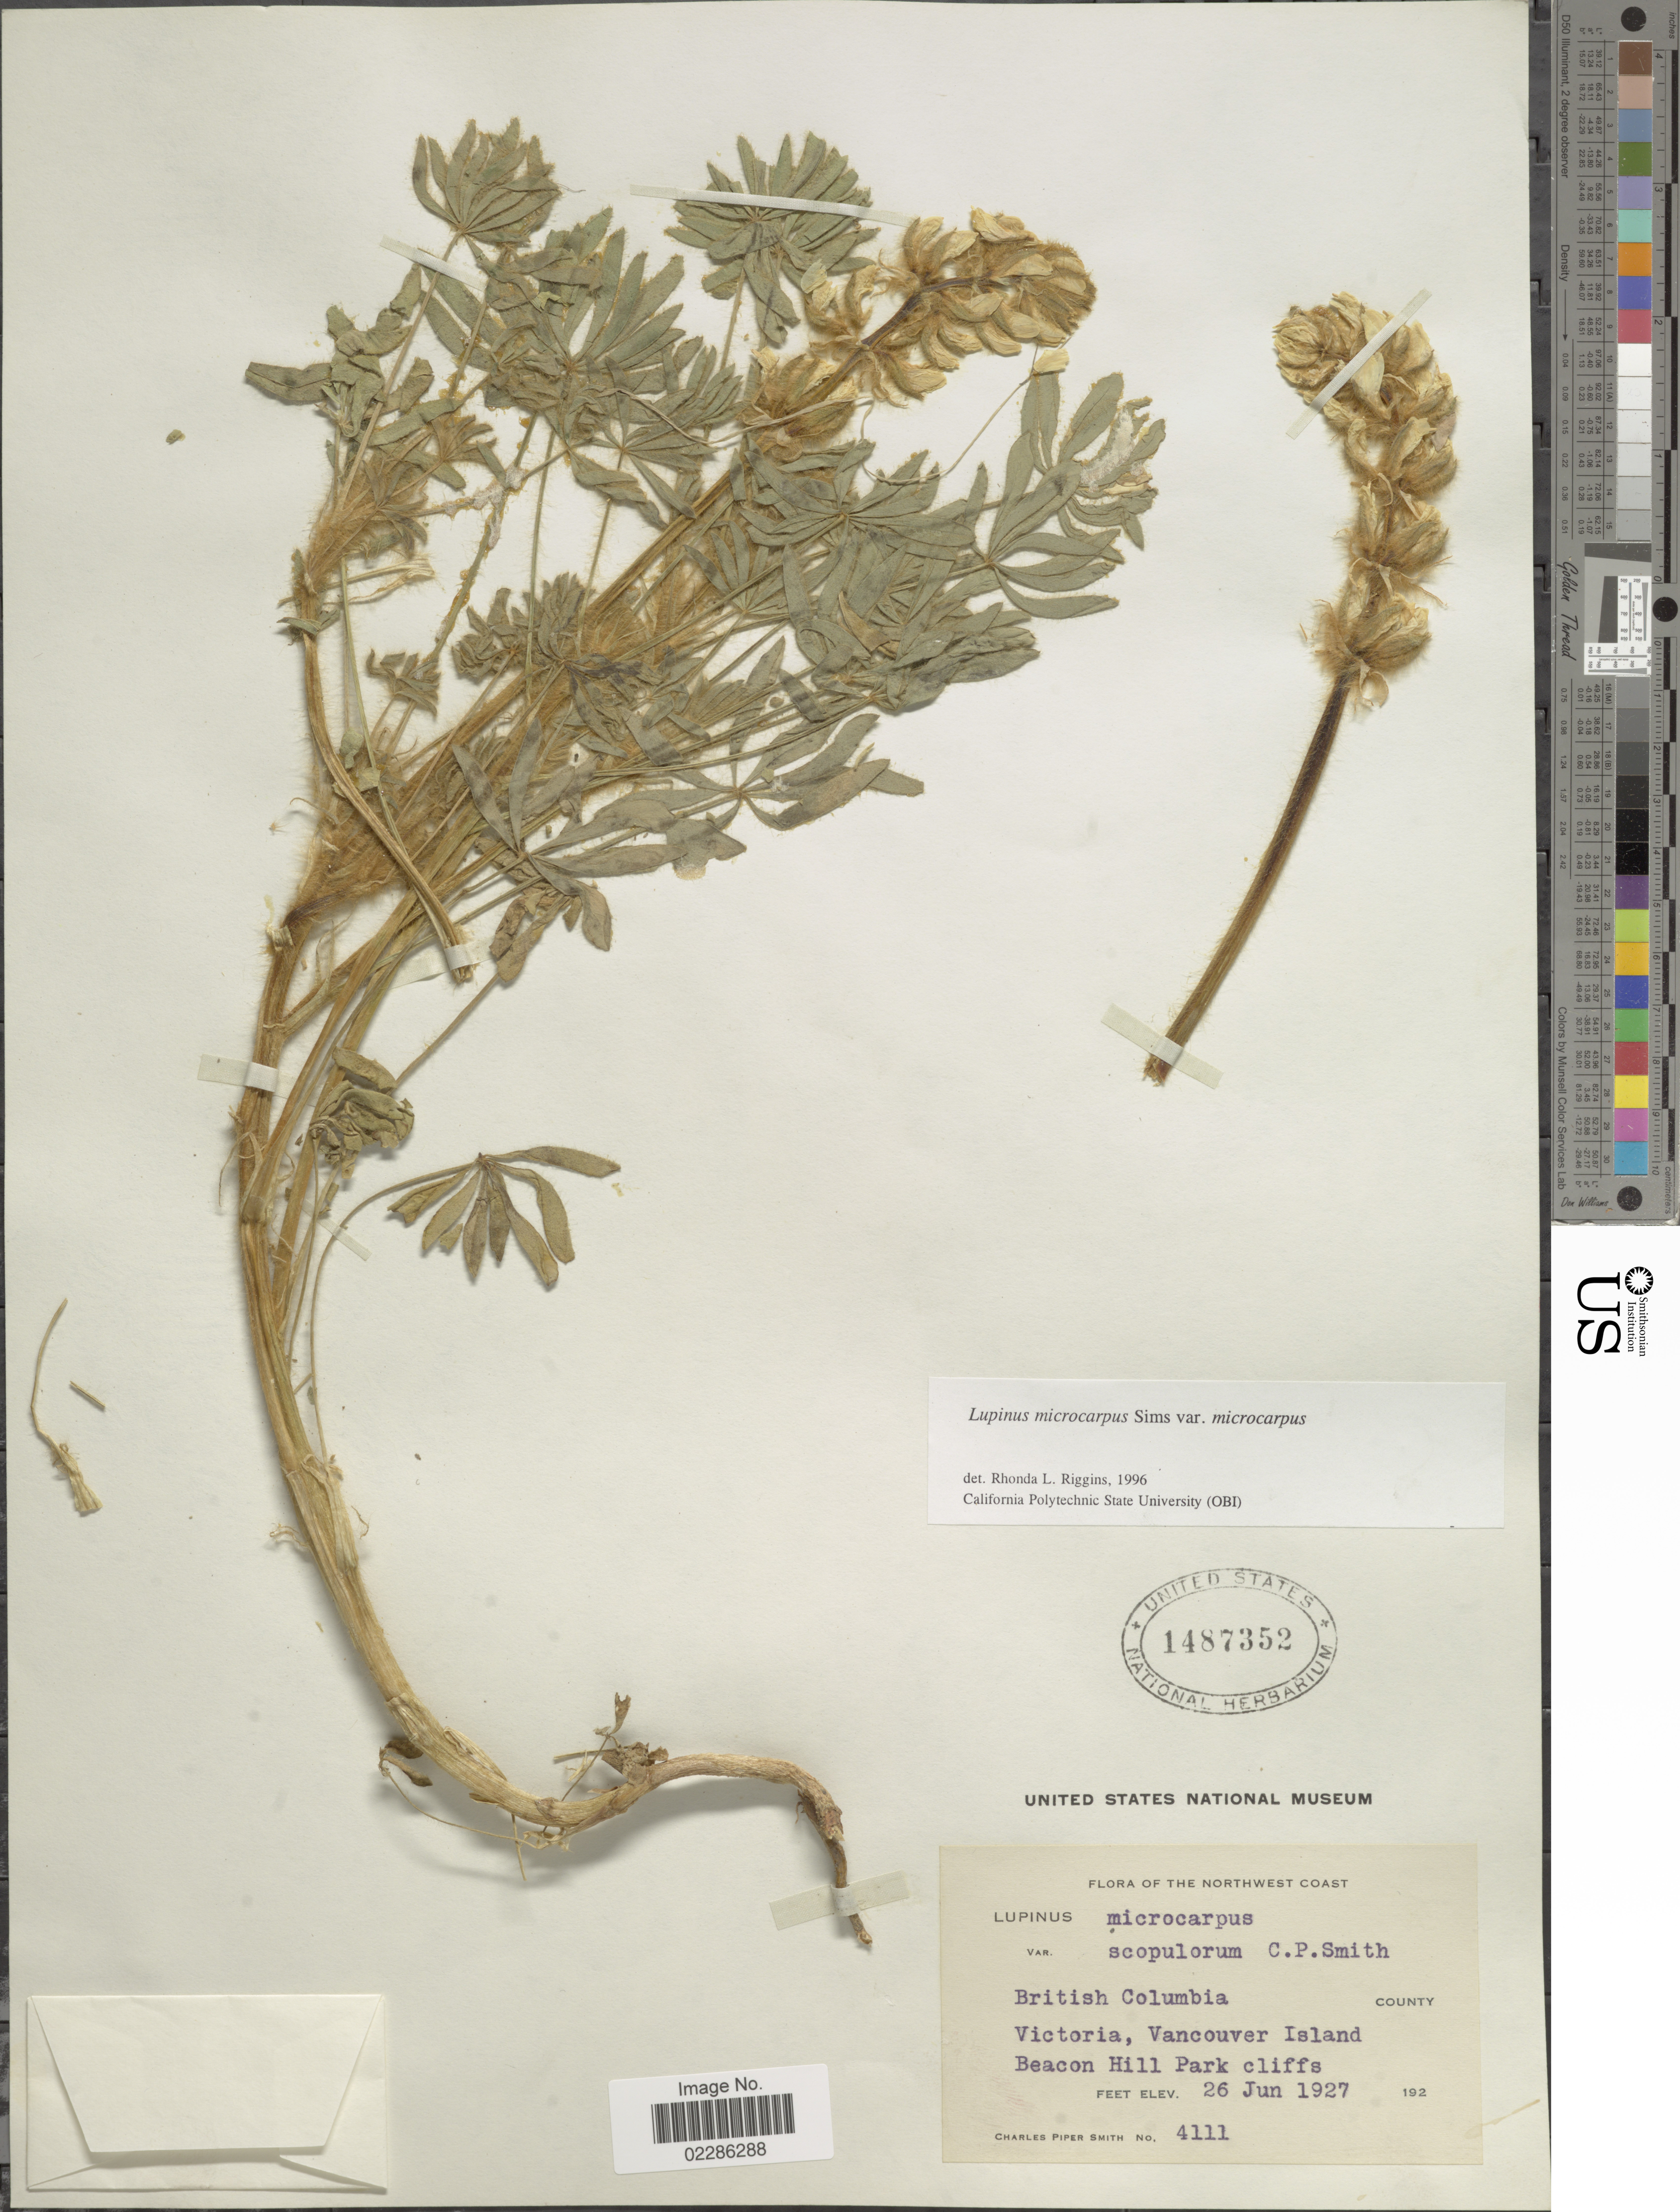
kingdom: Plantae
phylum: Tracheophyta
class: Magnoliopsida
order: Fabales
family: Fabaceae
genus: Lupinus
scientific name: Lupinus microcarpus var. microcarpus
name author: Sims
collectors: C. P. Smith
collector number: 4111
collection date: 1927-06-26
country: Canada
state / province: British Columbia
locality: The Northwest Coast, Victoria, Vancouver Island Beacon Hill Park cliffs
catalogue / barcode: US 1487352